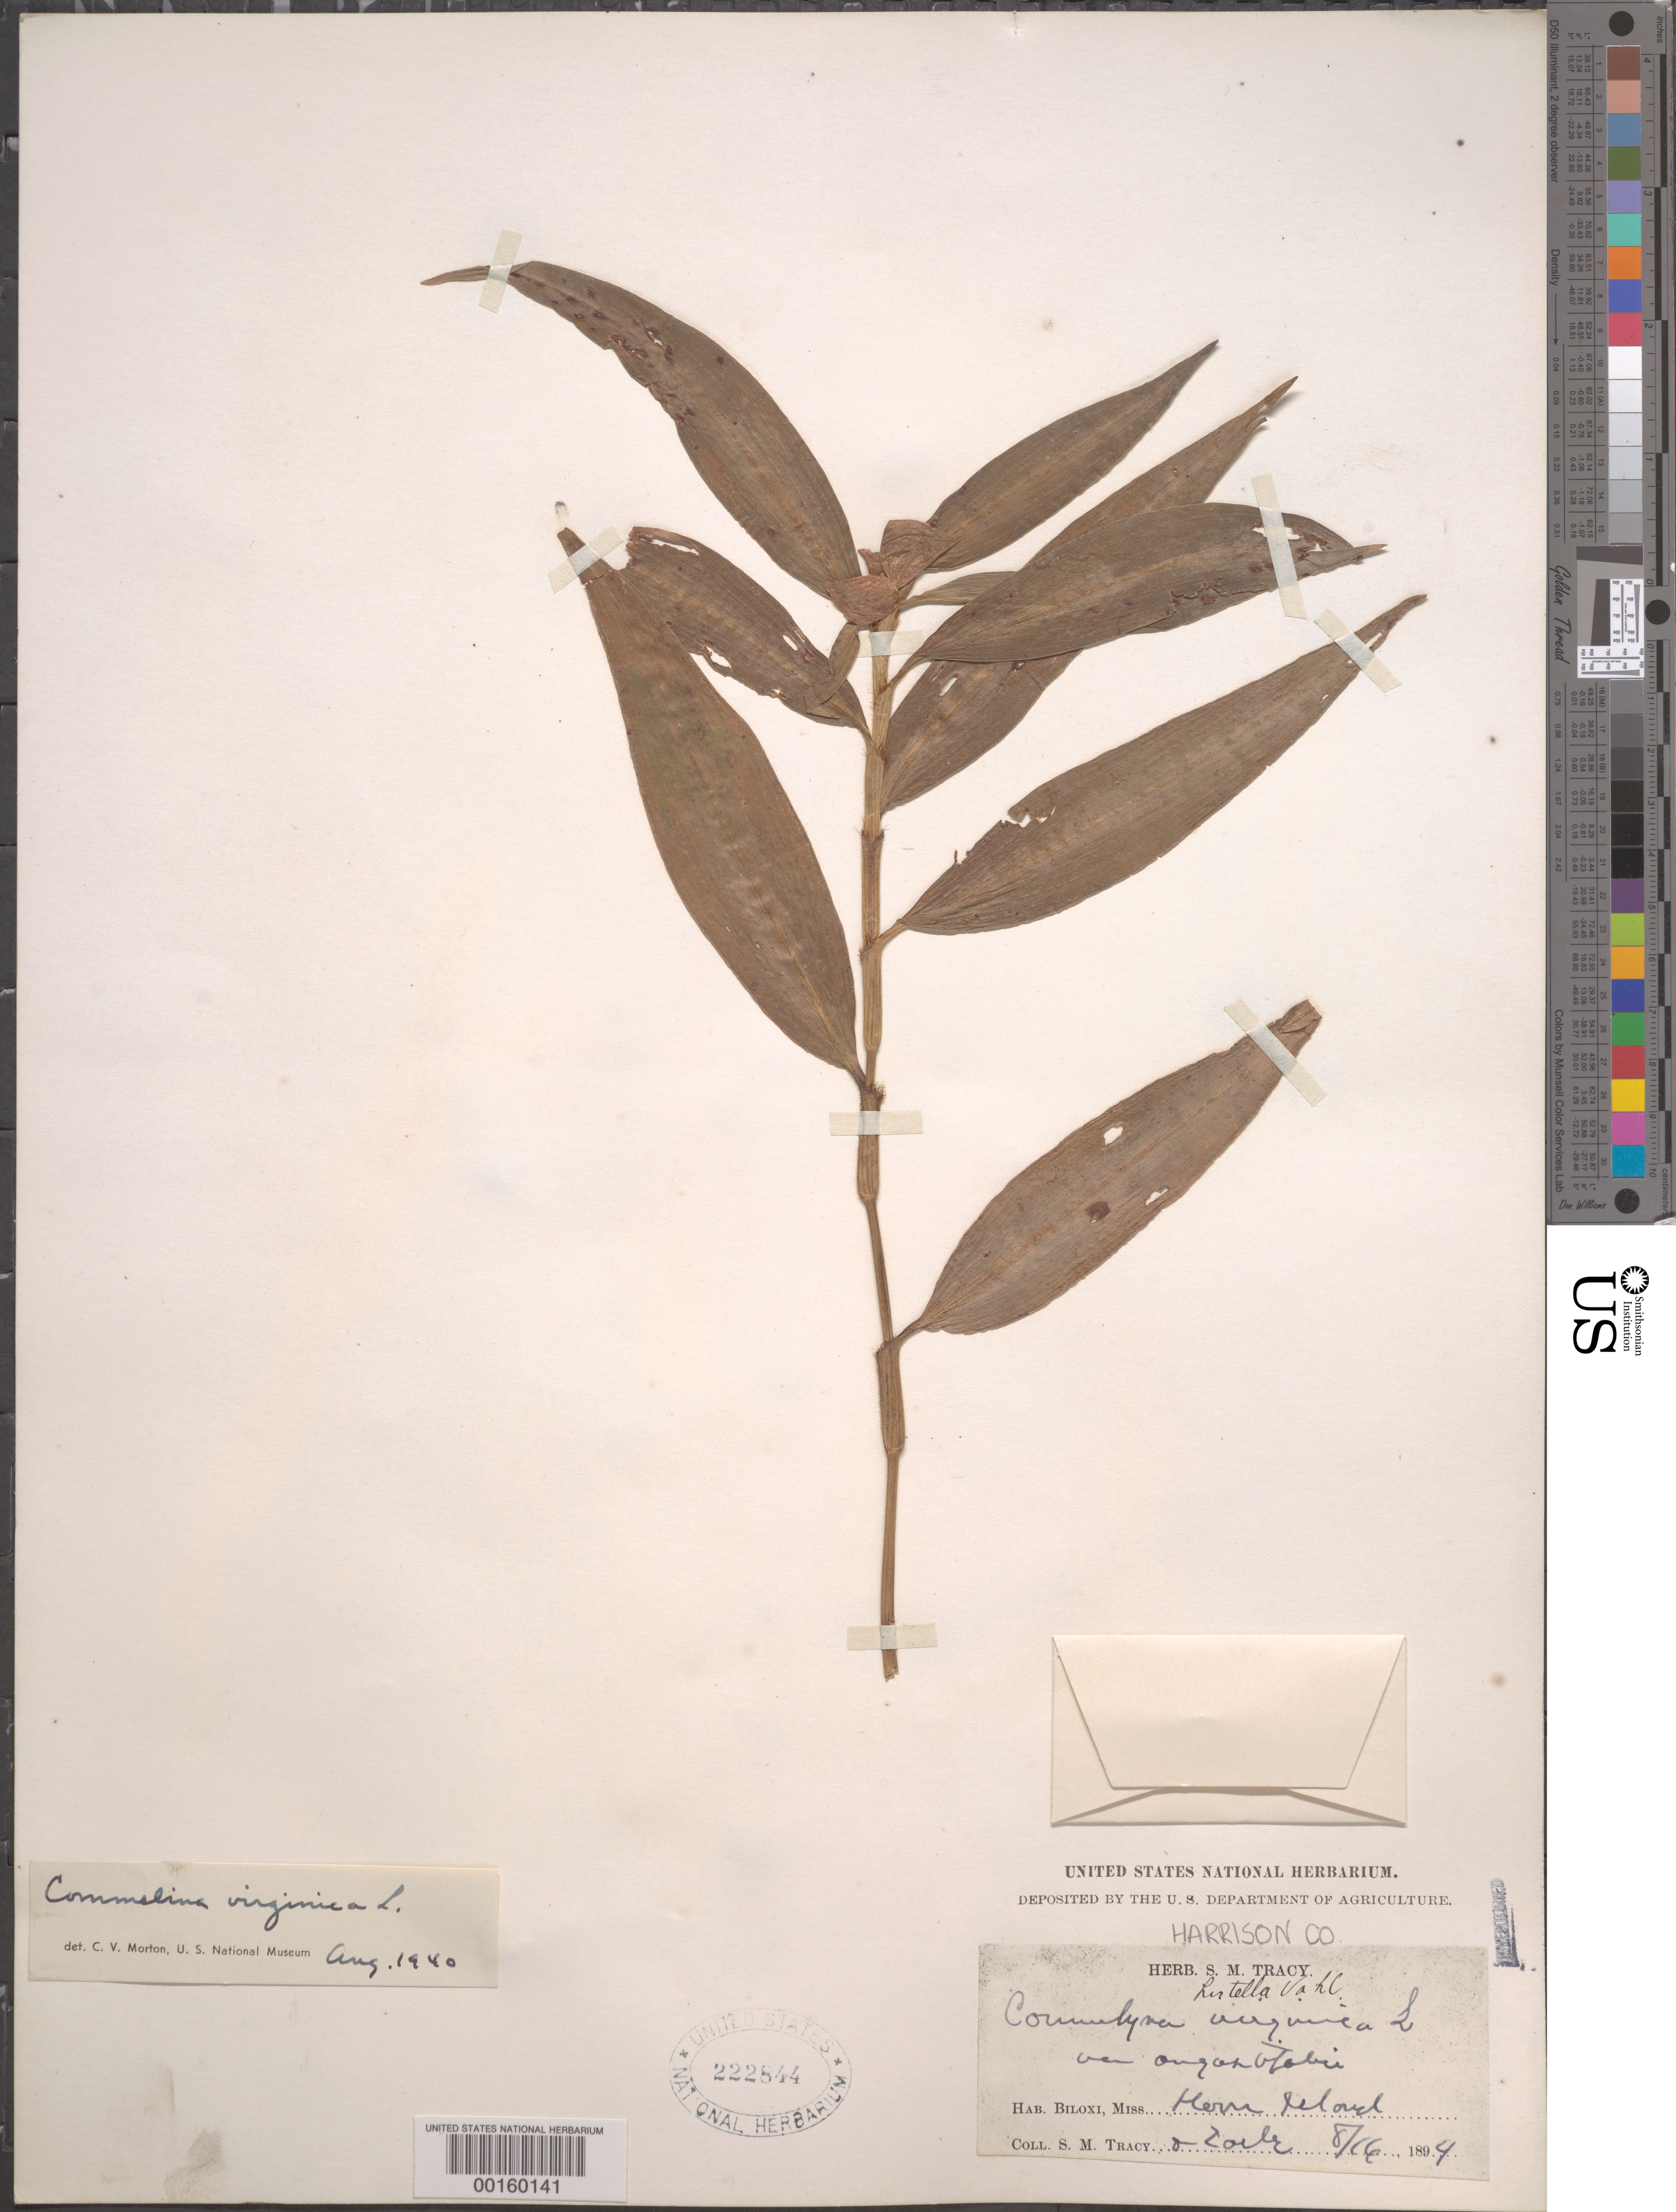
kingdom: Plantae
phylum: Tracheophyta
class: Liliopsida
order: Commelinales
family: Commelinaceae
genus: Commelina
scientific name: Commelina virginica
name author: L.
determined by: Morton, C. V.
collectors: S. M. Tracy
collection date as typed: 16 Aug 1894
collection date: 1894-08-16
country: United States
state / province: Mississippi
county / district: Harrison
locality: Biloxi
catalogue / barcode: US 222844